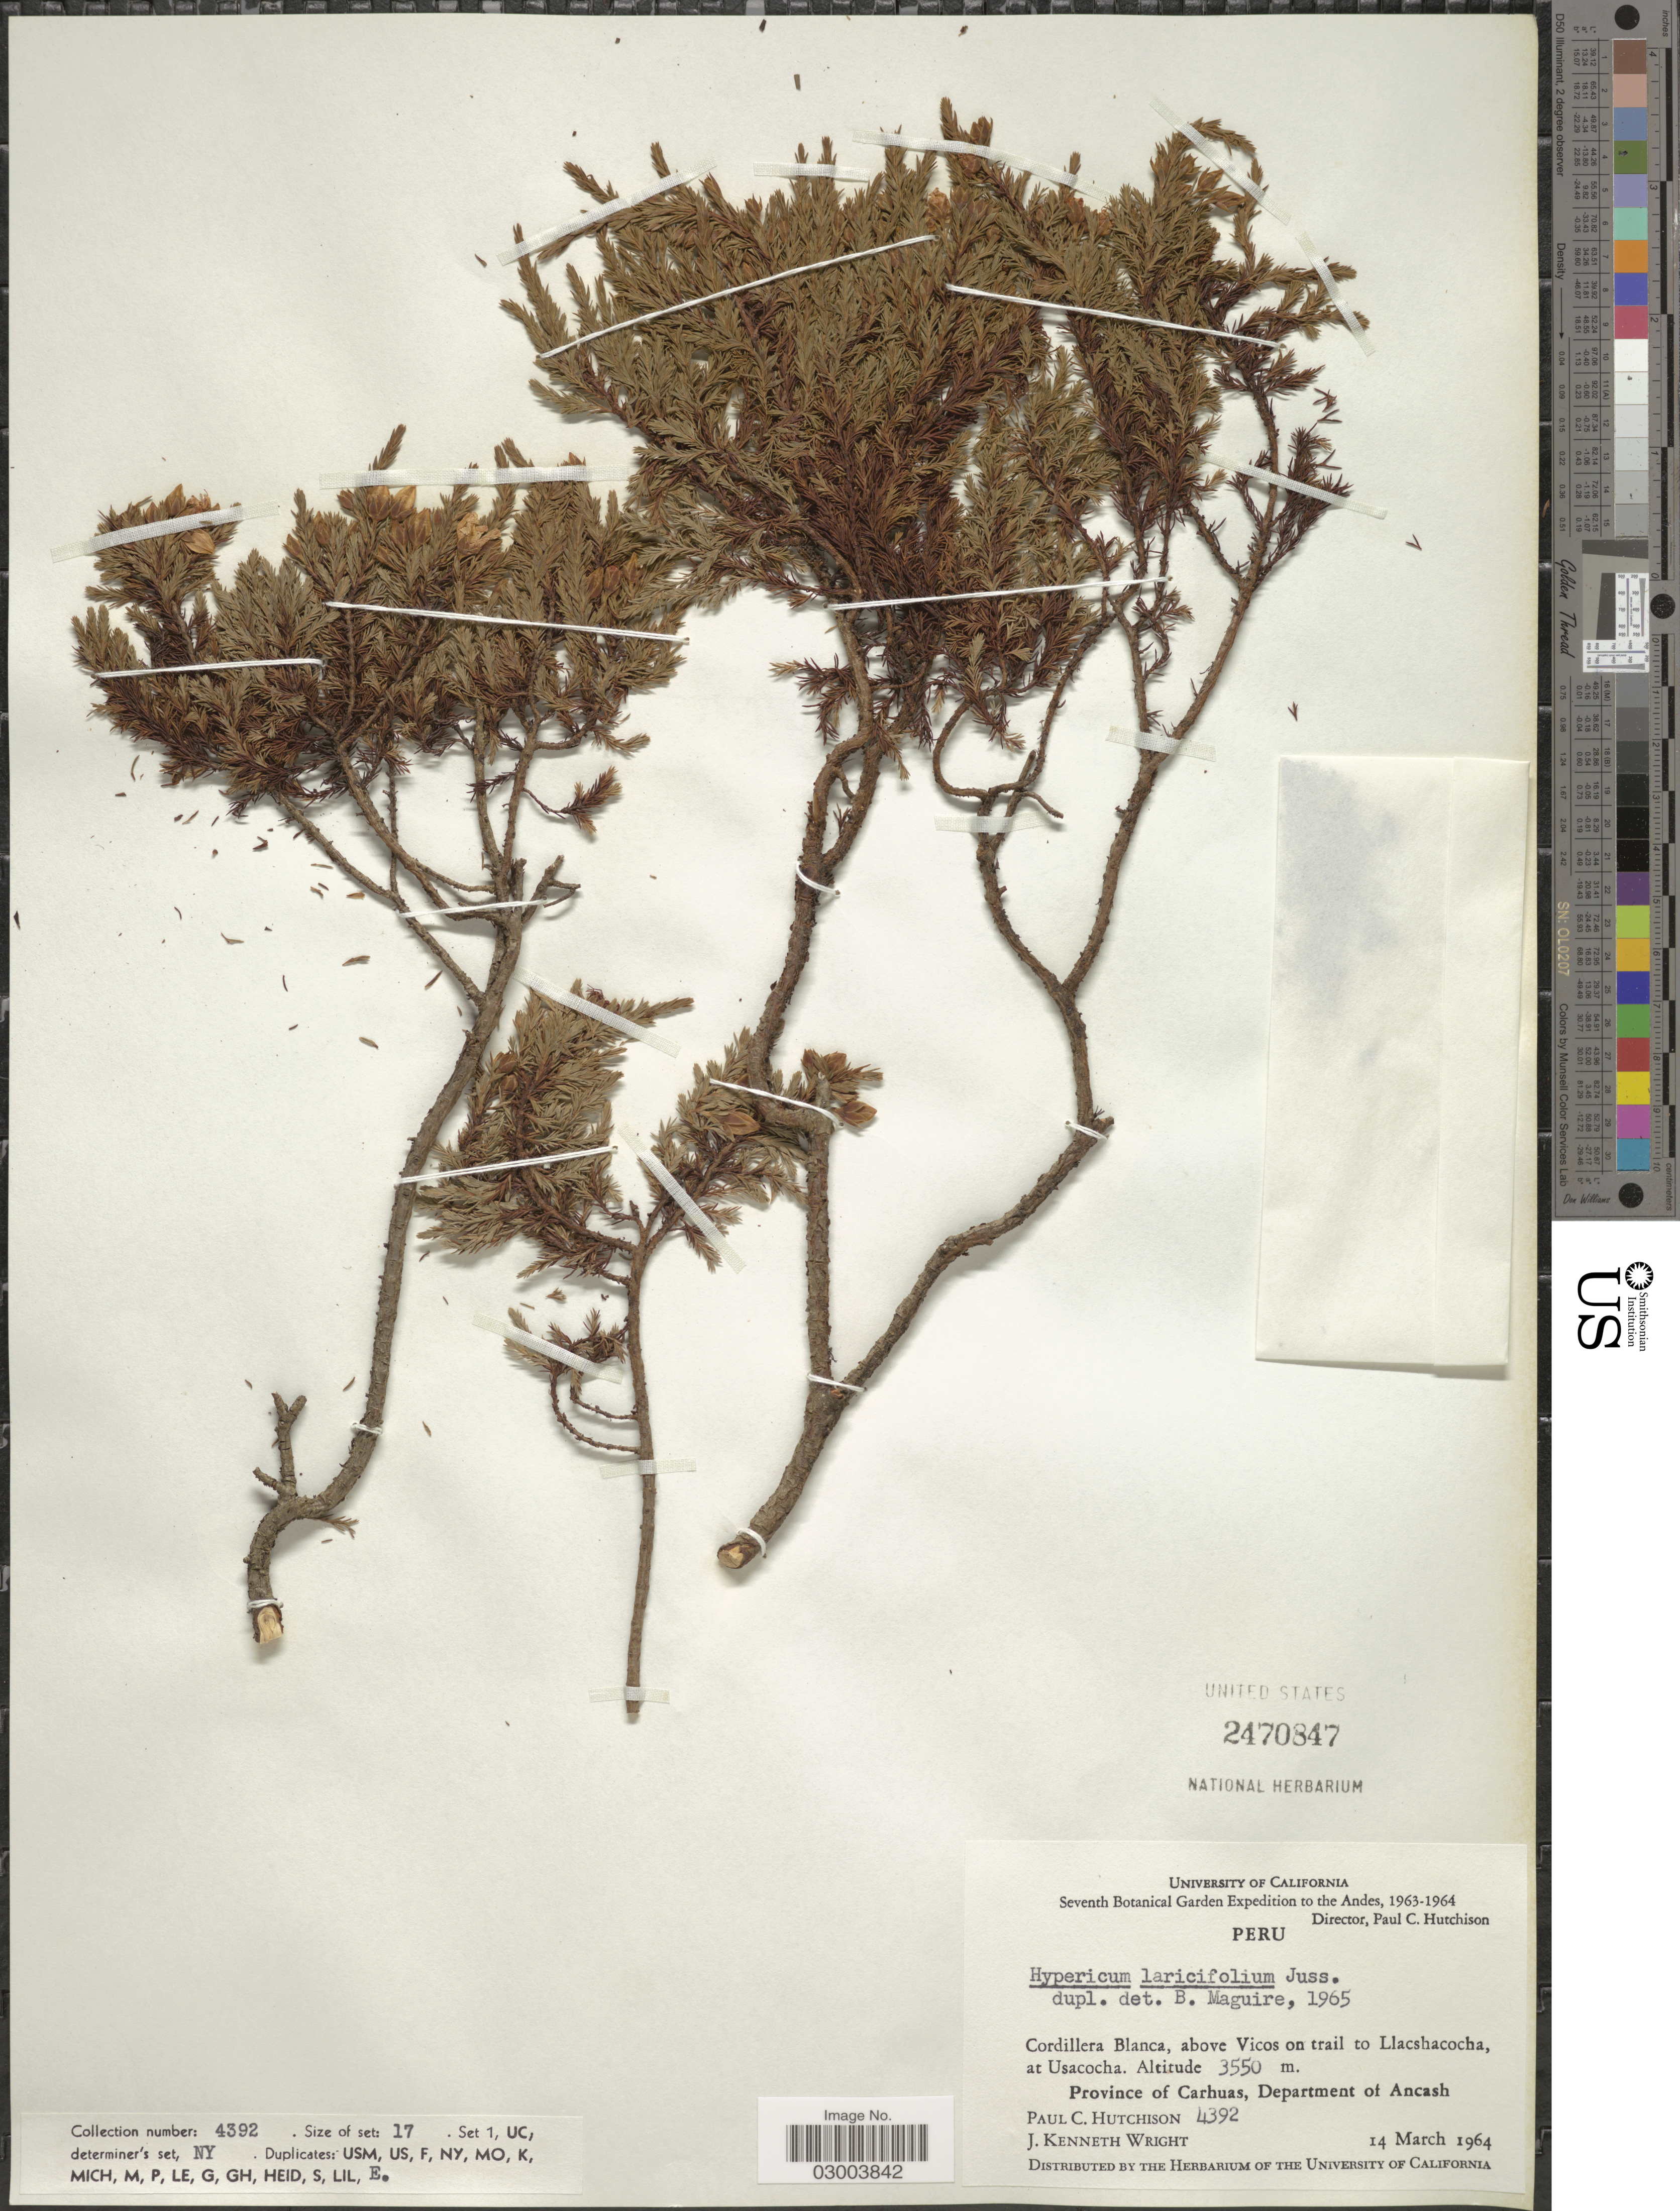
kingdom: Plantae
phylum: Tracheophyta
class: Magnoliopsida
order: Malpighiales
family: Hypericaceae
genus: Hypericum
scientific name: Hypericum laricifolium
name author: Juss.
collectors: P. C. Hutchison & J. K. Wright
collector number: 4392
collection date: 1964-03-14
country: Peru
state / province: Ancash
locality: Cordillera Blanca, above Vicos on trail to Llacshacocha, at Usacocha, Province of Carhuas, Department of Ancash.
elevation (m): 3550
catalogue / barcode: US 2470847